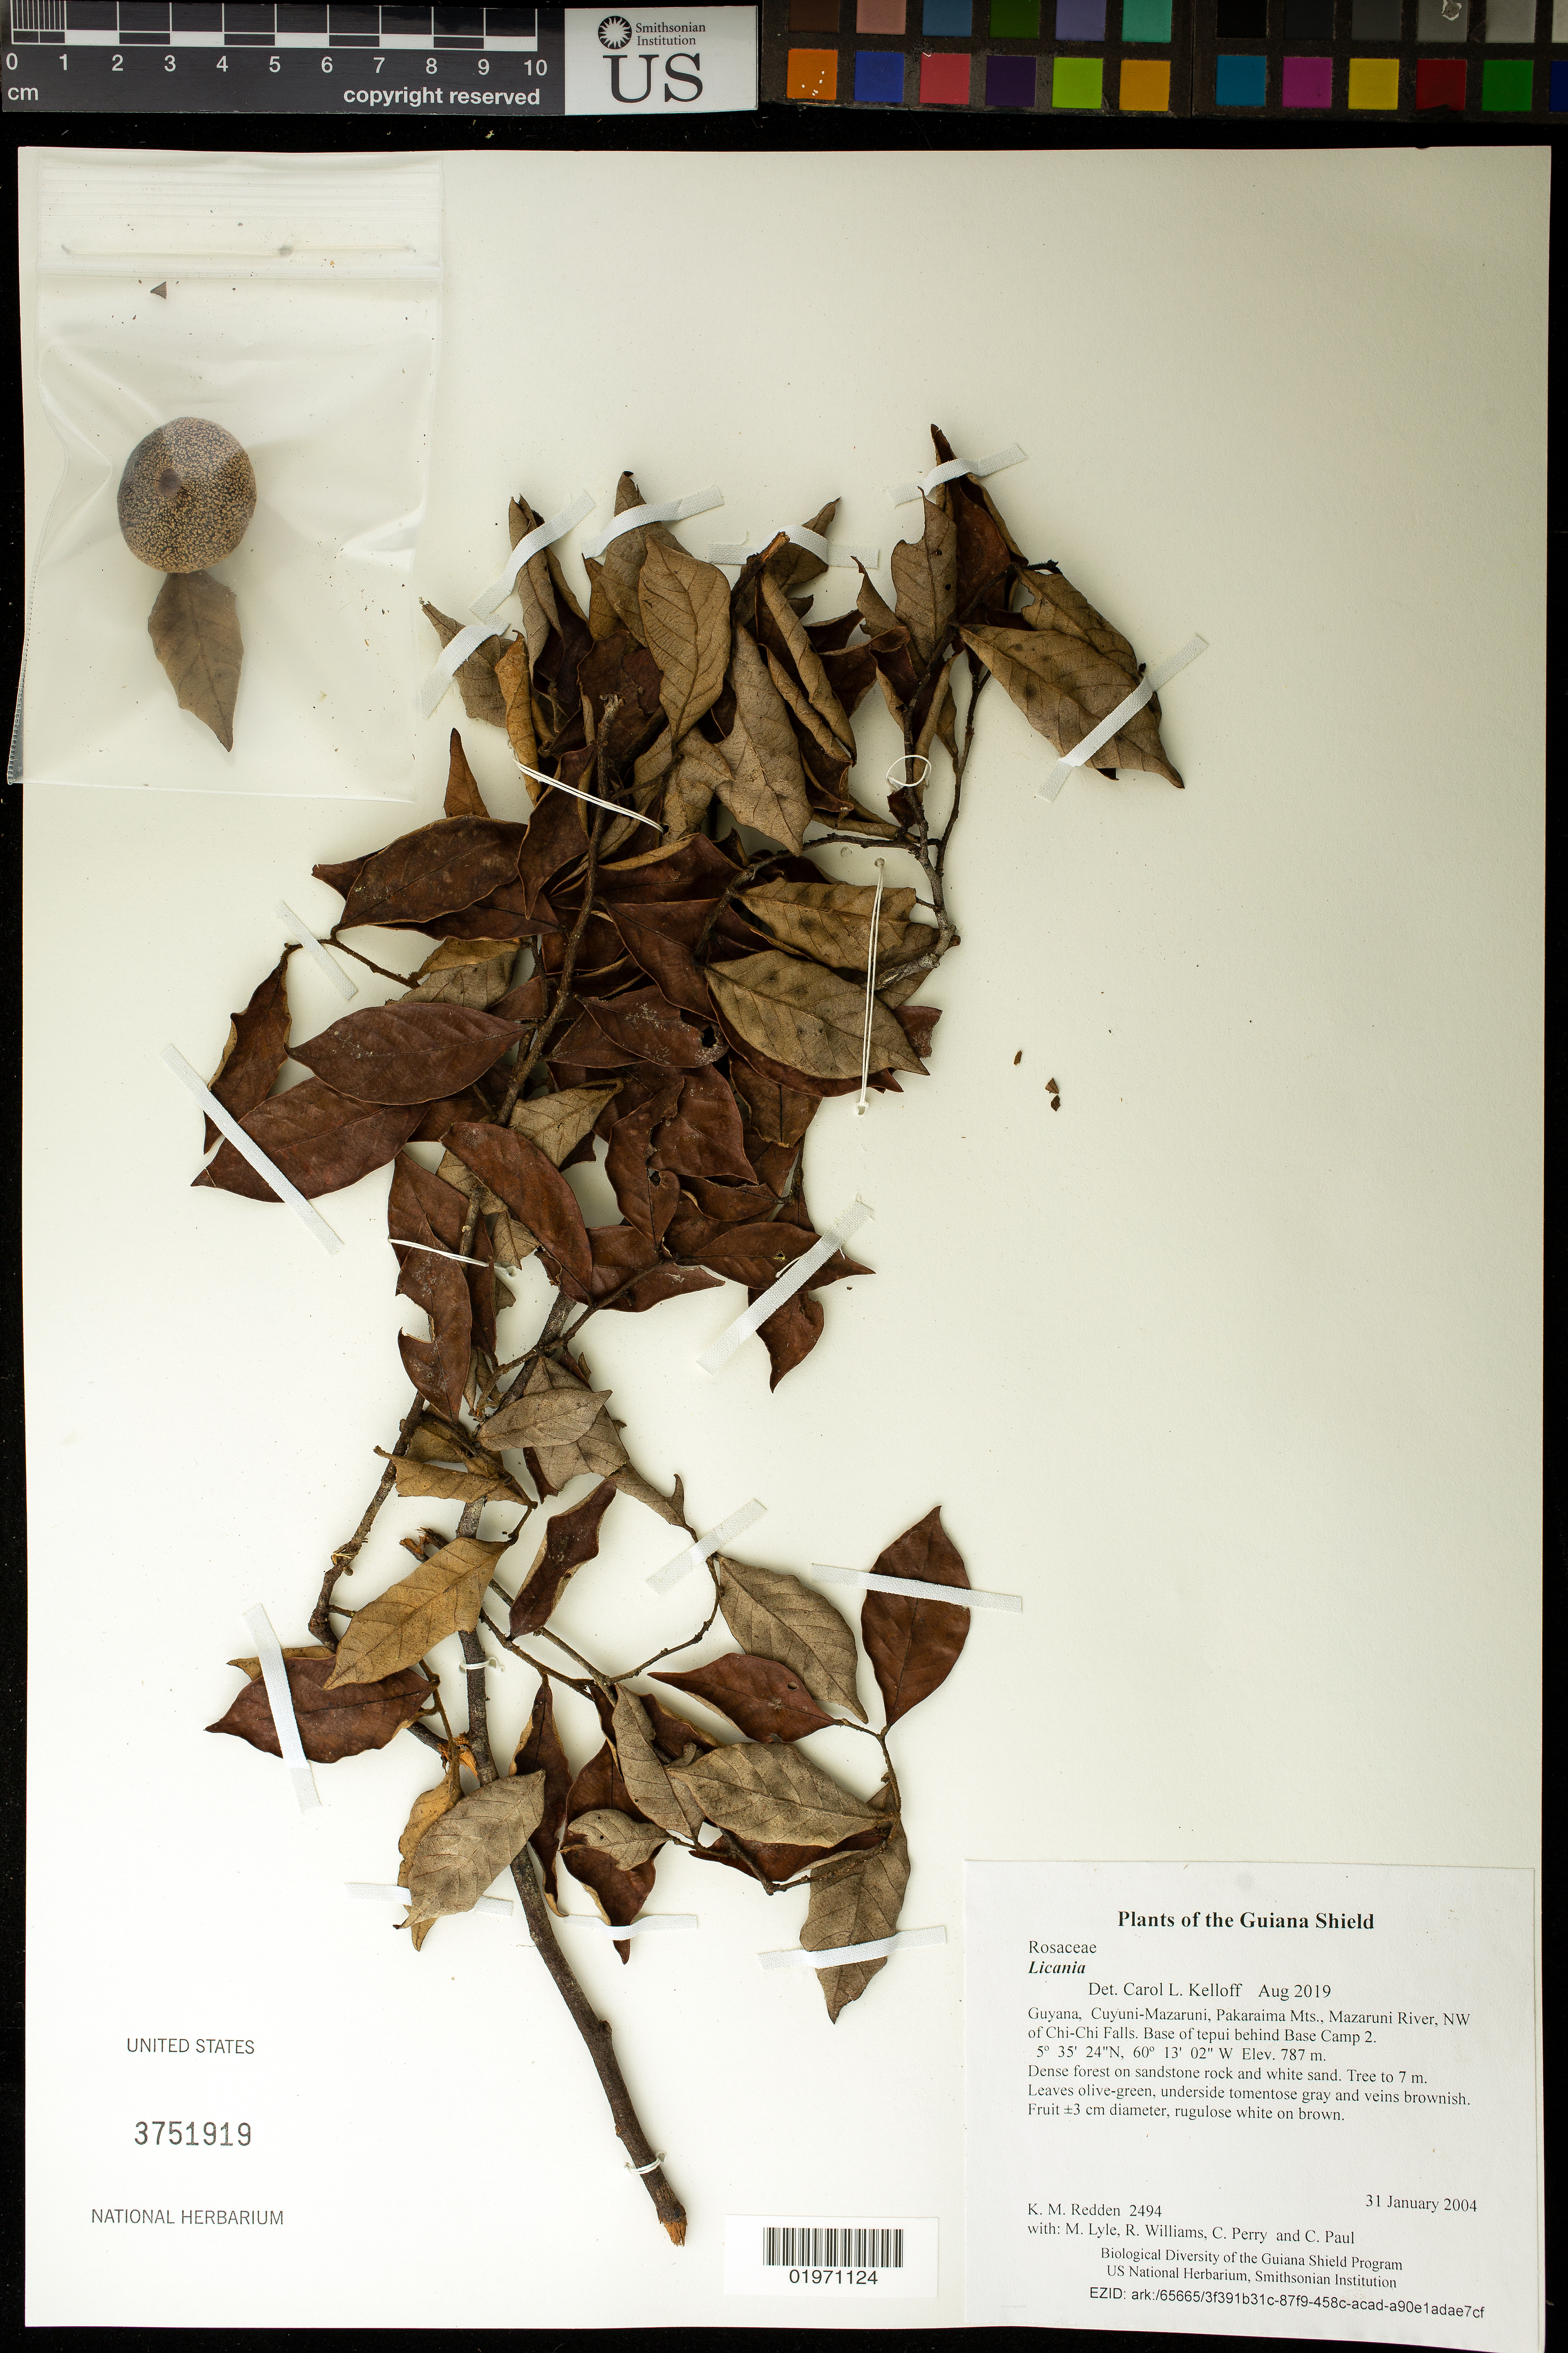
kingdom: Plantae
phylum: Tracheophyta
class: Magnoliopsida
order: Malpighiales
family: Chrysobalanaceae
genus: Licania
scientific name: Licania sp.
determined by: Kelloff, Carol L.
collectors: K. M. Redden, M. Lyle, R. Williams, C. Perry & C. Paul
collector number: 2494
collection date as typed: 31 January 2004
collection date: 2004-01-31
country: Guyana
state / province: Cuyuni-Mazaruni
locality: Pakaraima Mts., Mazaruni River, NW of Chi-Chi Falls. Base of tepui behind Base Camp 2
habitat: Dense forest on sandstone rock and white sand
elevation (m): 787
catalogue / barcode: US 3751919